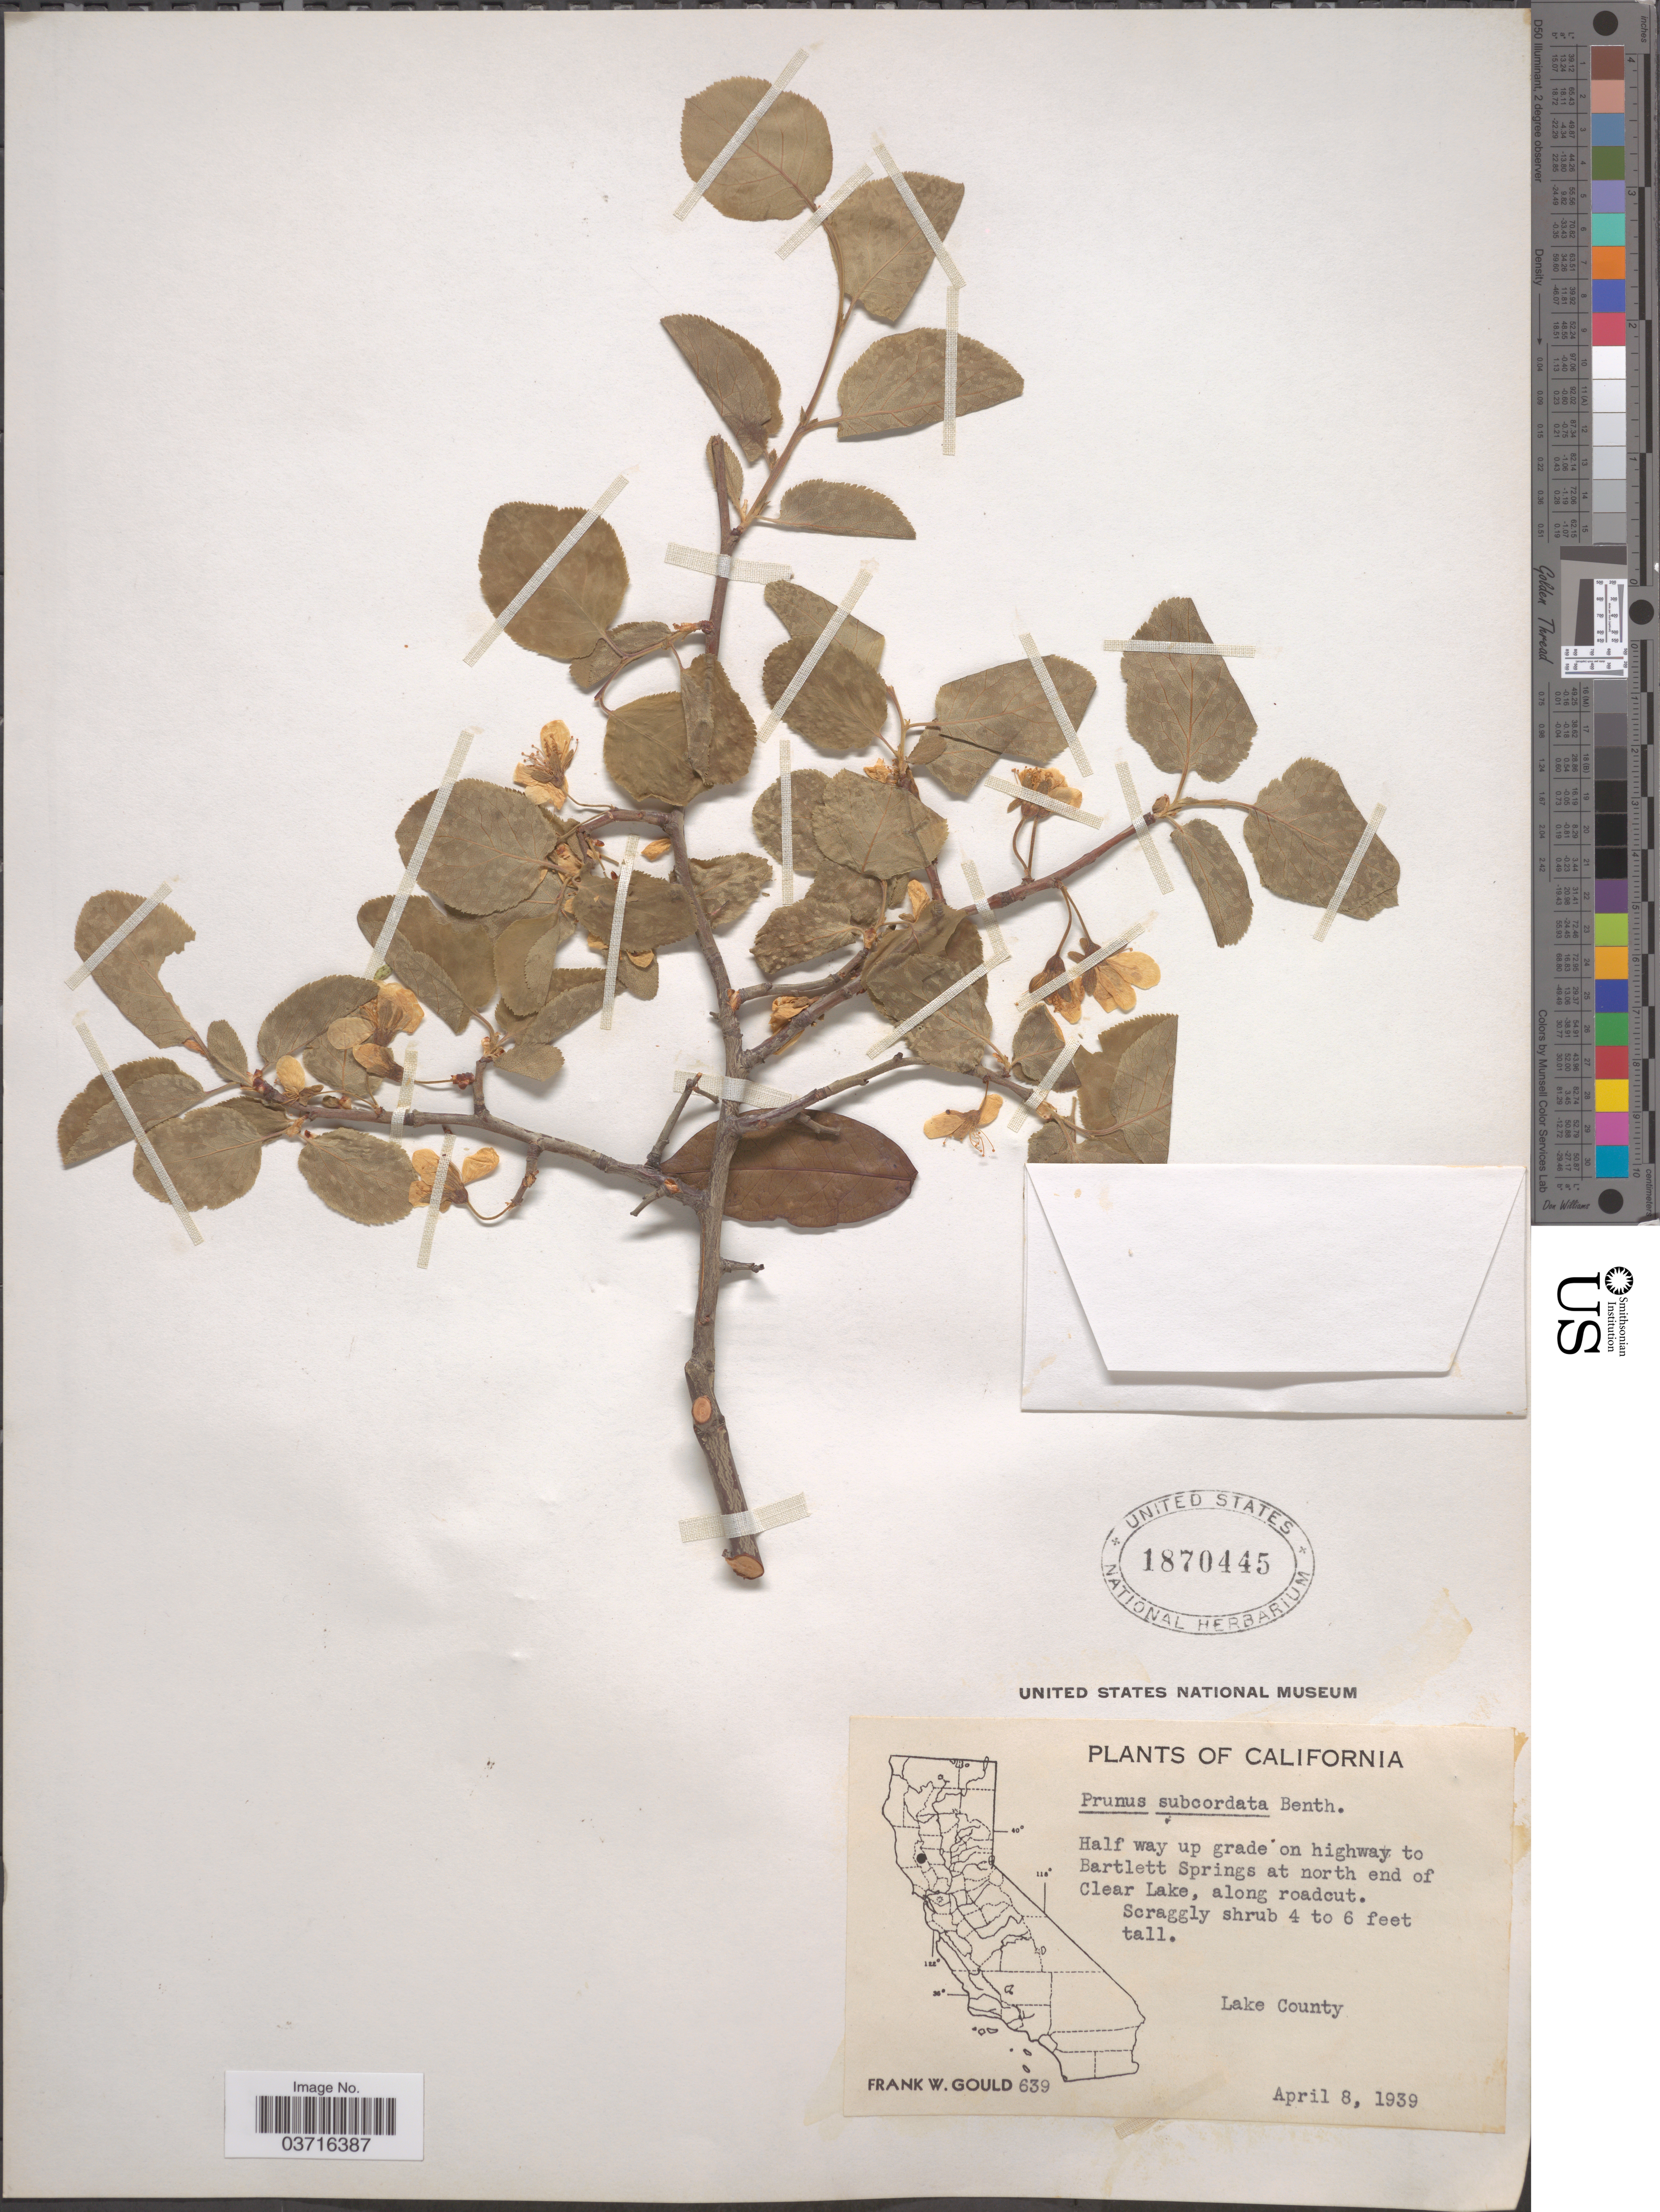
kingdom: Plantae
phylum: Tracheophyta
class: Magnoliopsida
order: Rosales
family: Rosaceae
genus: Prunus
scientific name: Prunus subcordata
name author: Benth.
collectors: F. W. Gould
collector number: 639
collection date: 1939-04-08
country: United States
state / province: California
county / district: Lake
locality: Half way up grade on highway to Bartlett Springs at north end of Clear Lake. Lake County.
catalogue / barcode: US 1870445